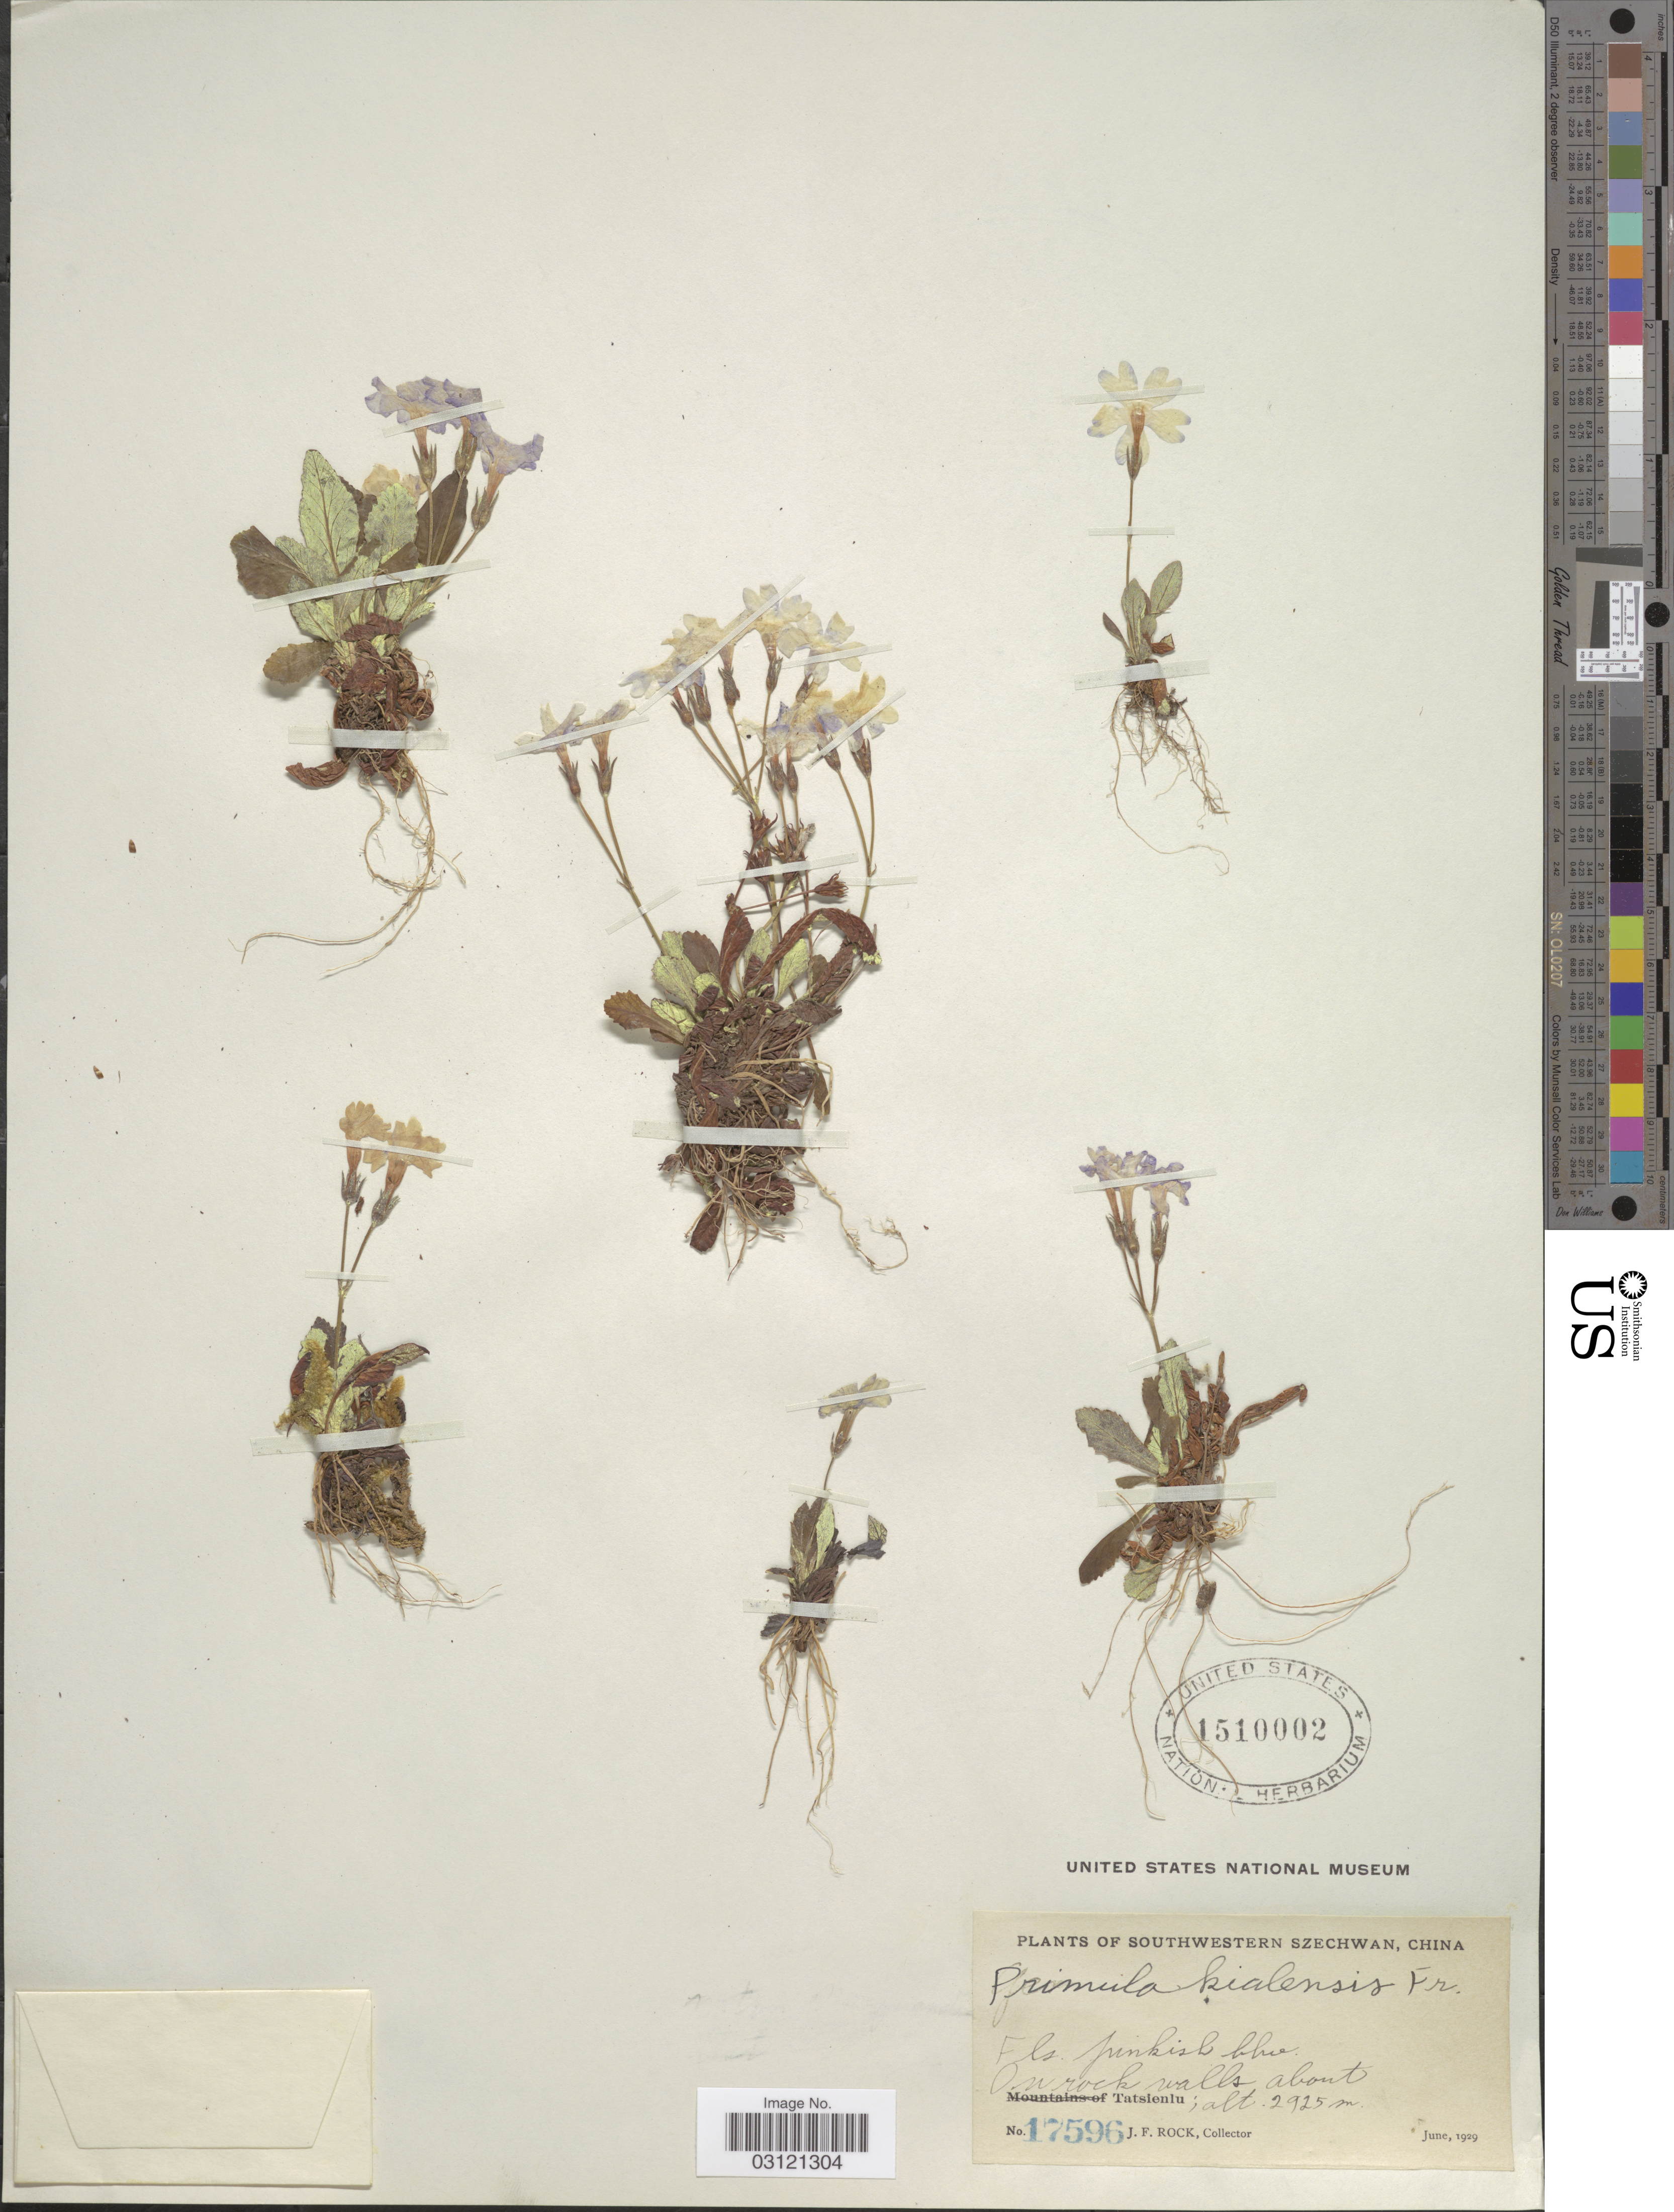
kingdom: Plantae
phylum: Tracheophyta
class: Magnoliopsida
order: Ericales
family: Primulaceae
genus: Primula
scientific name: Primula kialensis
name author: Franch.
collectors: J. Rock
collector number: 17596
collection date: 1929-06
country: China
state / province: Sichuan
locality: Southwestern Szechwan, Tatsienlu.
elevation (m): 2925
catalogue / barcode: US 1510002